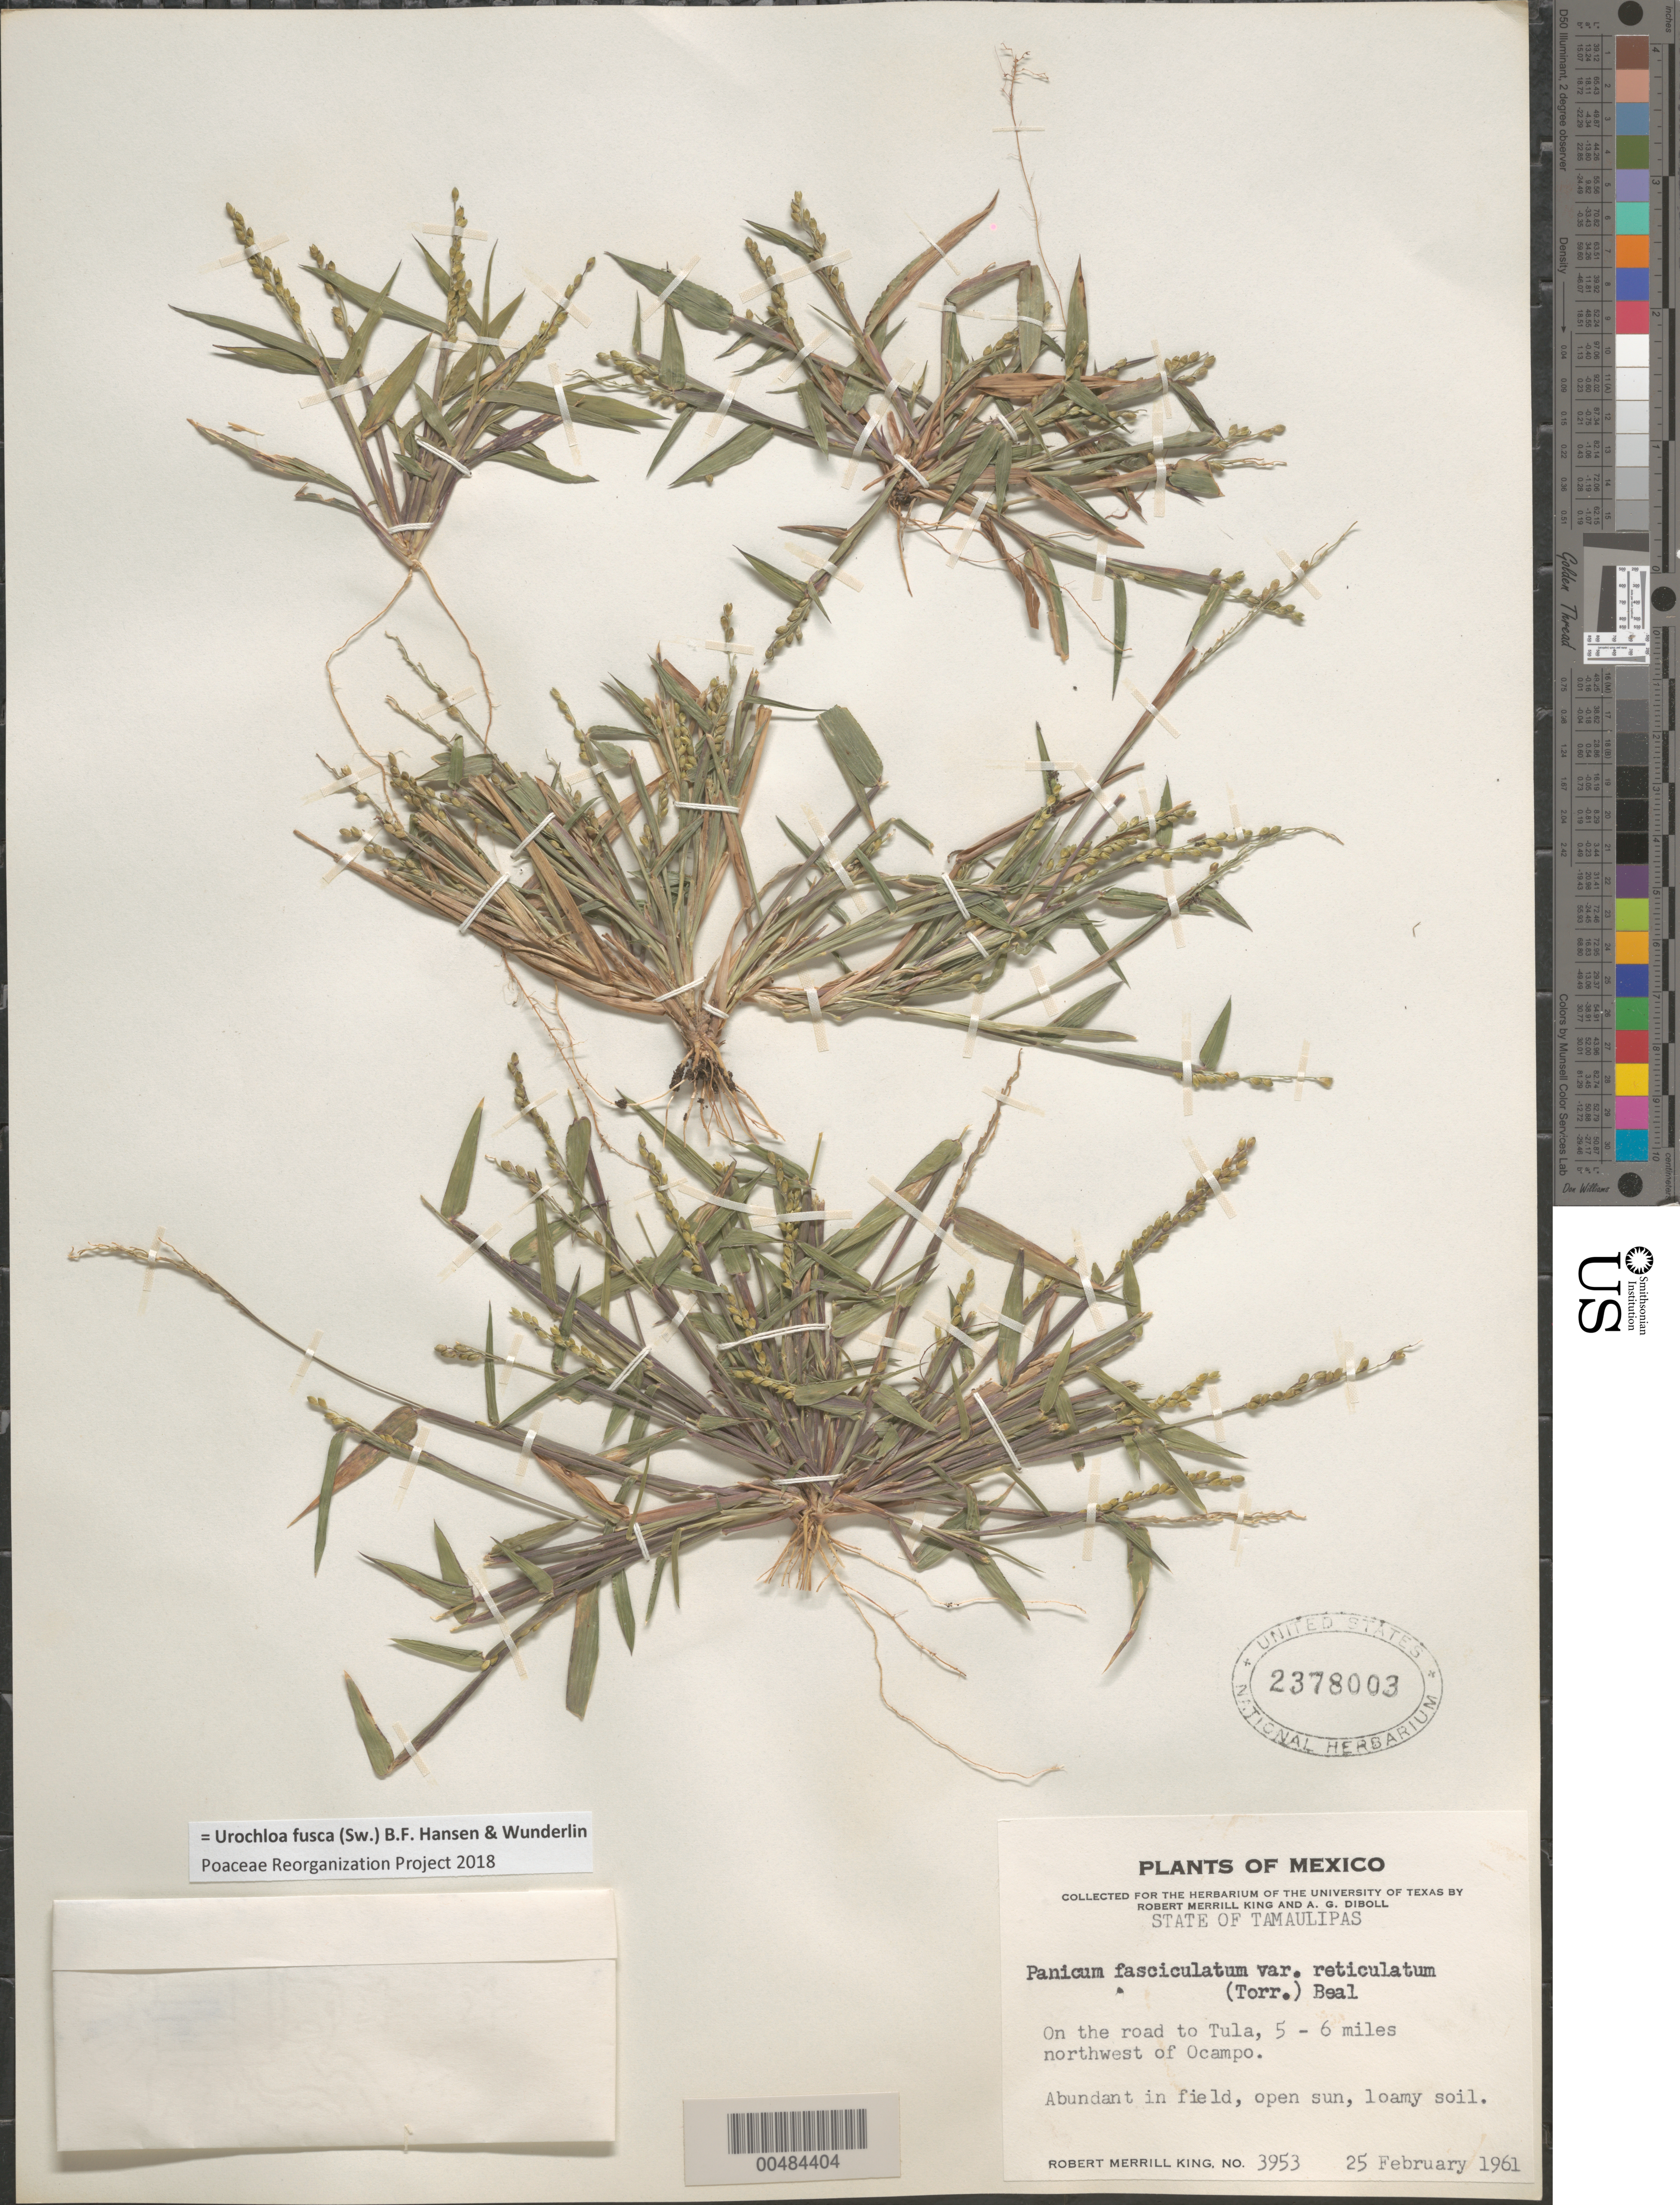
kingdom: Plantae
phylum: Tracheophyta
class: Liliopsida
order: Poales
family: Poaceae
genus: Brachiaria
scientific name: Brachiaria fasciculata var. reticulata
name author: (Torr.) Beetle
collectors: R. M. King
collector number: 3953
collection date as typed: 25 Feb 1961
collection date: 1961-02-25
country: Mexico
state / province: Tamaulipas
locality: On the road to Tula, 5-6 mi NW of Ocampo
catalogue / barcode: US 2378003